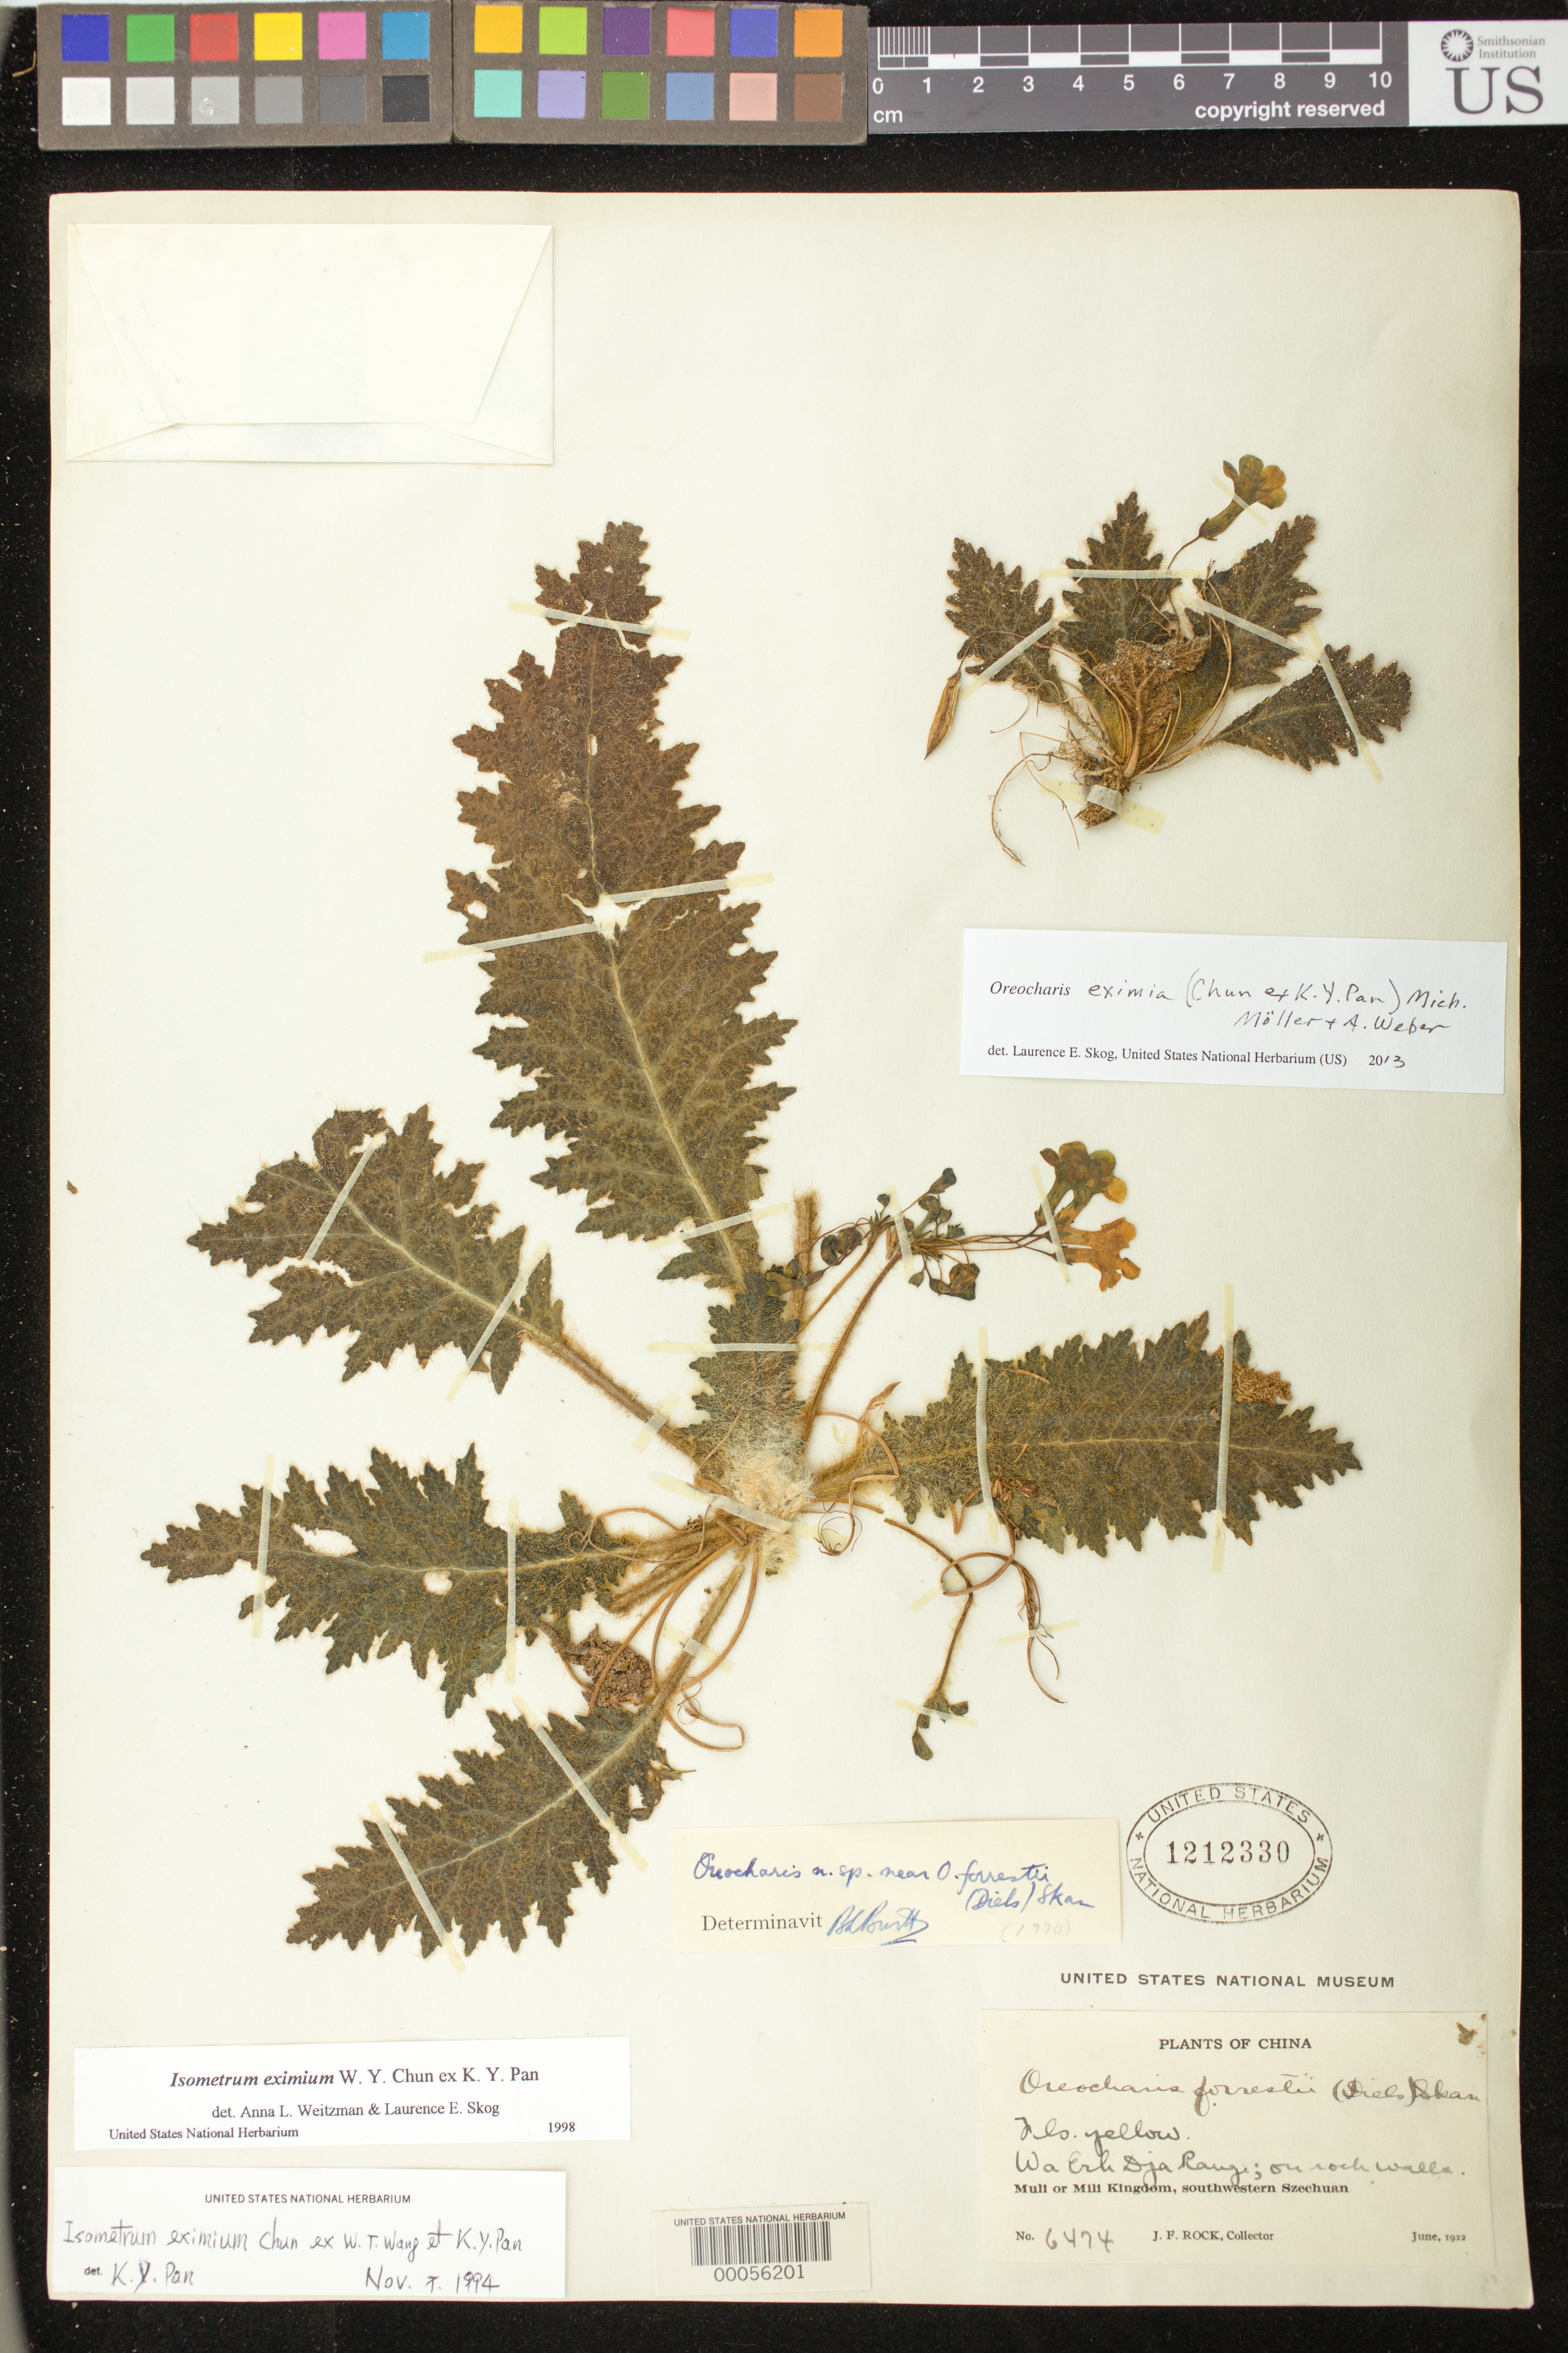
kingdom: Plantae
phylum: Tracheophyta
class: Magnoliopsida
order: Lamiales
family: Gesneriaceae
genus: Oreocharis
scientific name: Oreocharis eximia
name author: (Chun ex K.Y. Pan) Mich. Möller & A. Weber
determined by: Skog, Laurence E.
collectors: J. F. Rock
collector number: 6474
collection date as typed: Jun 1922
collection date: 1922-06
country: China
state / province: Sichuan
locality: Wa erh dja range, muli or mili kingdom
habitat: On rock walls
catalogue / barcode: US 1212330